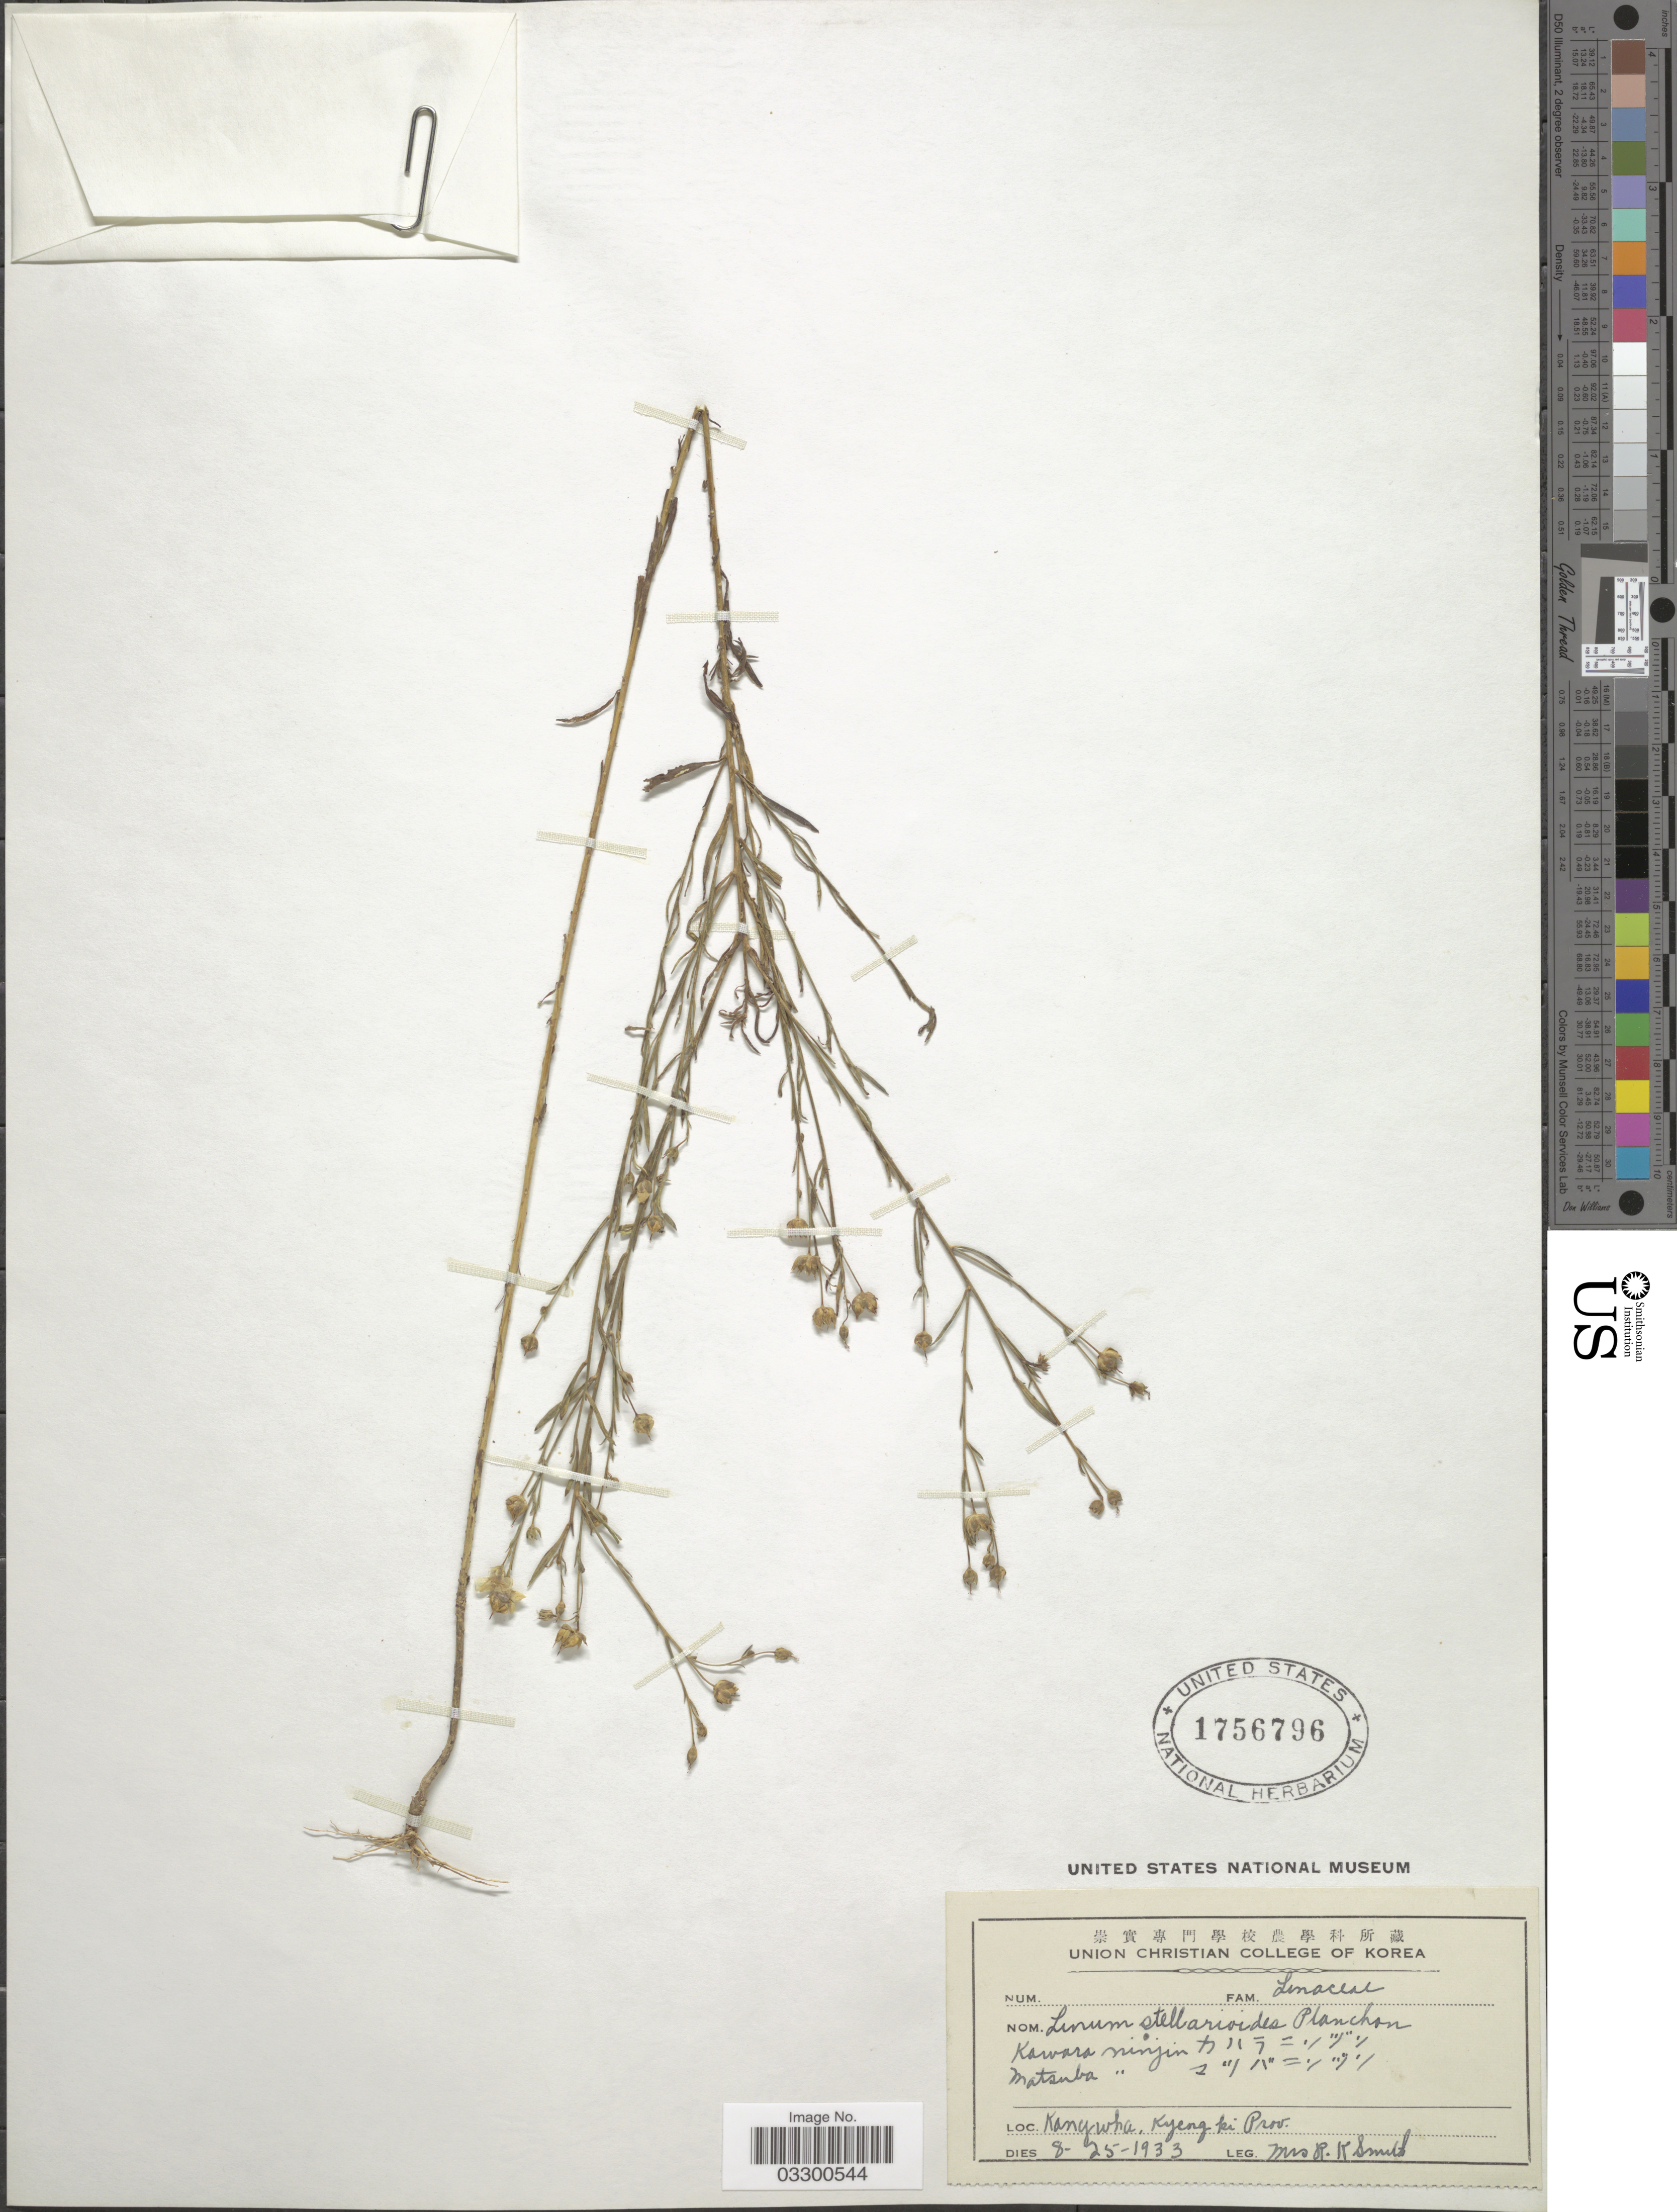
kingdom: Plantae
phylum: Tracheophyta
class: Magnoliopsida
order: Malpighiales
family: Linaceae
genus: Linum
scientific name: Linum stelleroides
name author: Planch.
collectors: Mrs. R. K. Smith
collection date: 1933-08-25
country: South Korea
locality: Kangwha, Kyengki Prov.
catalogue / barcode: US 1756796